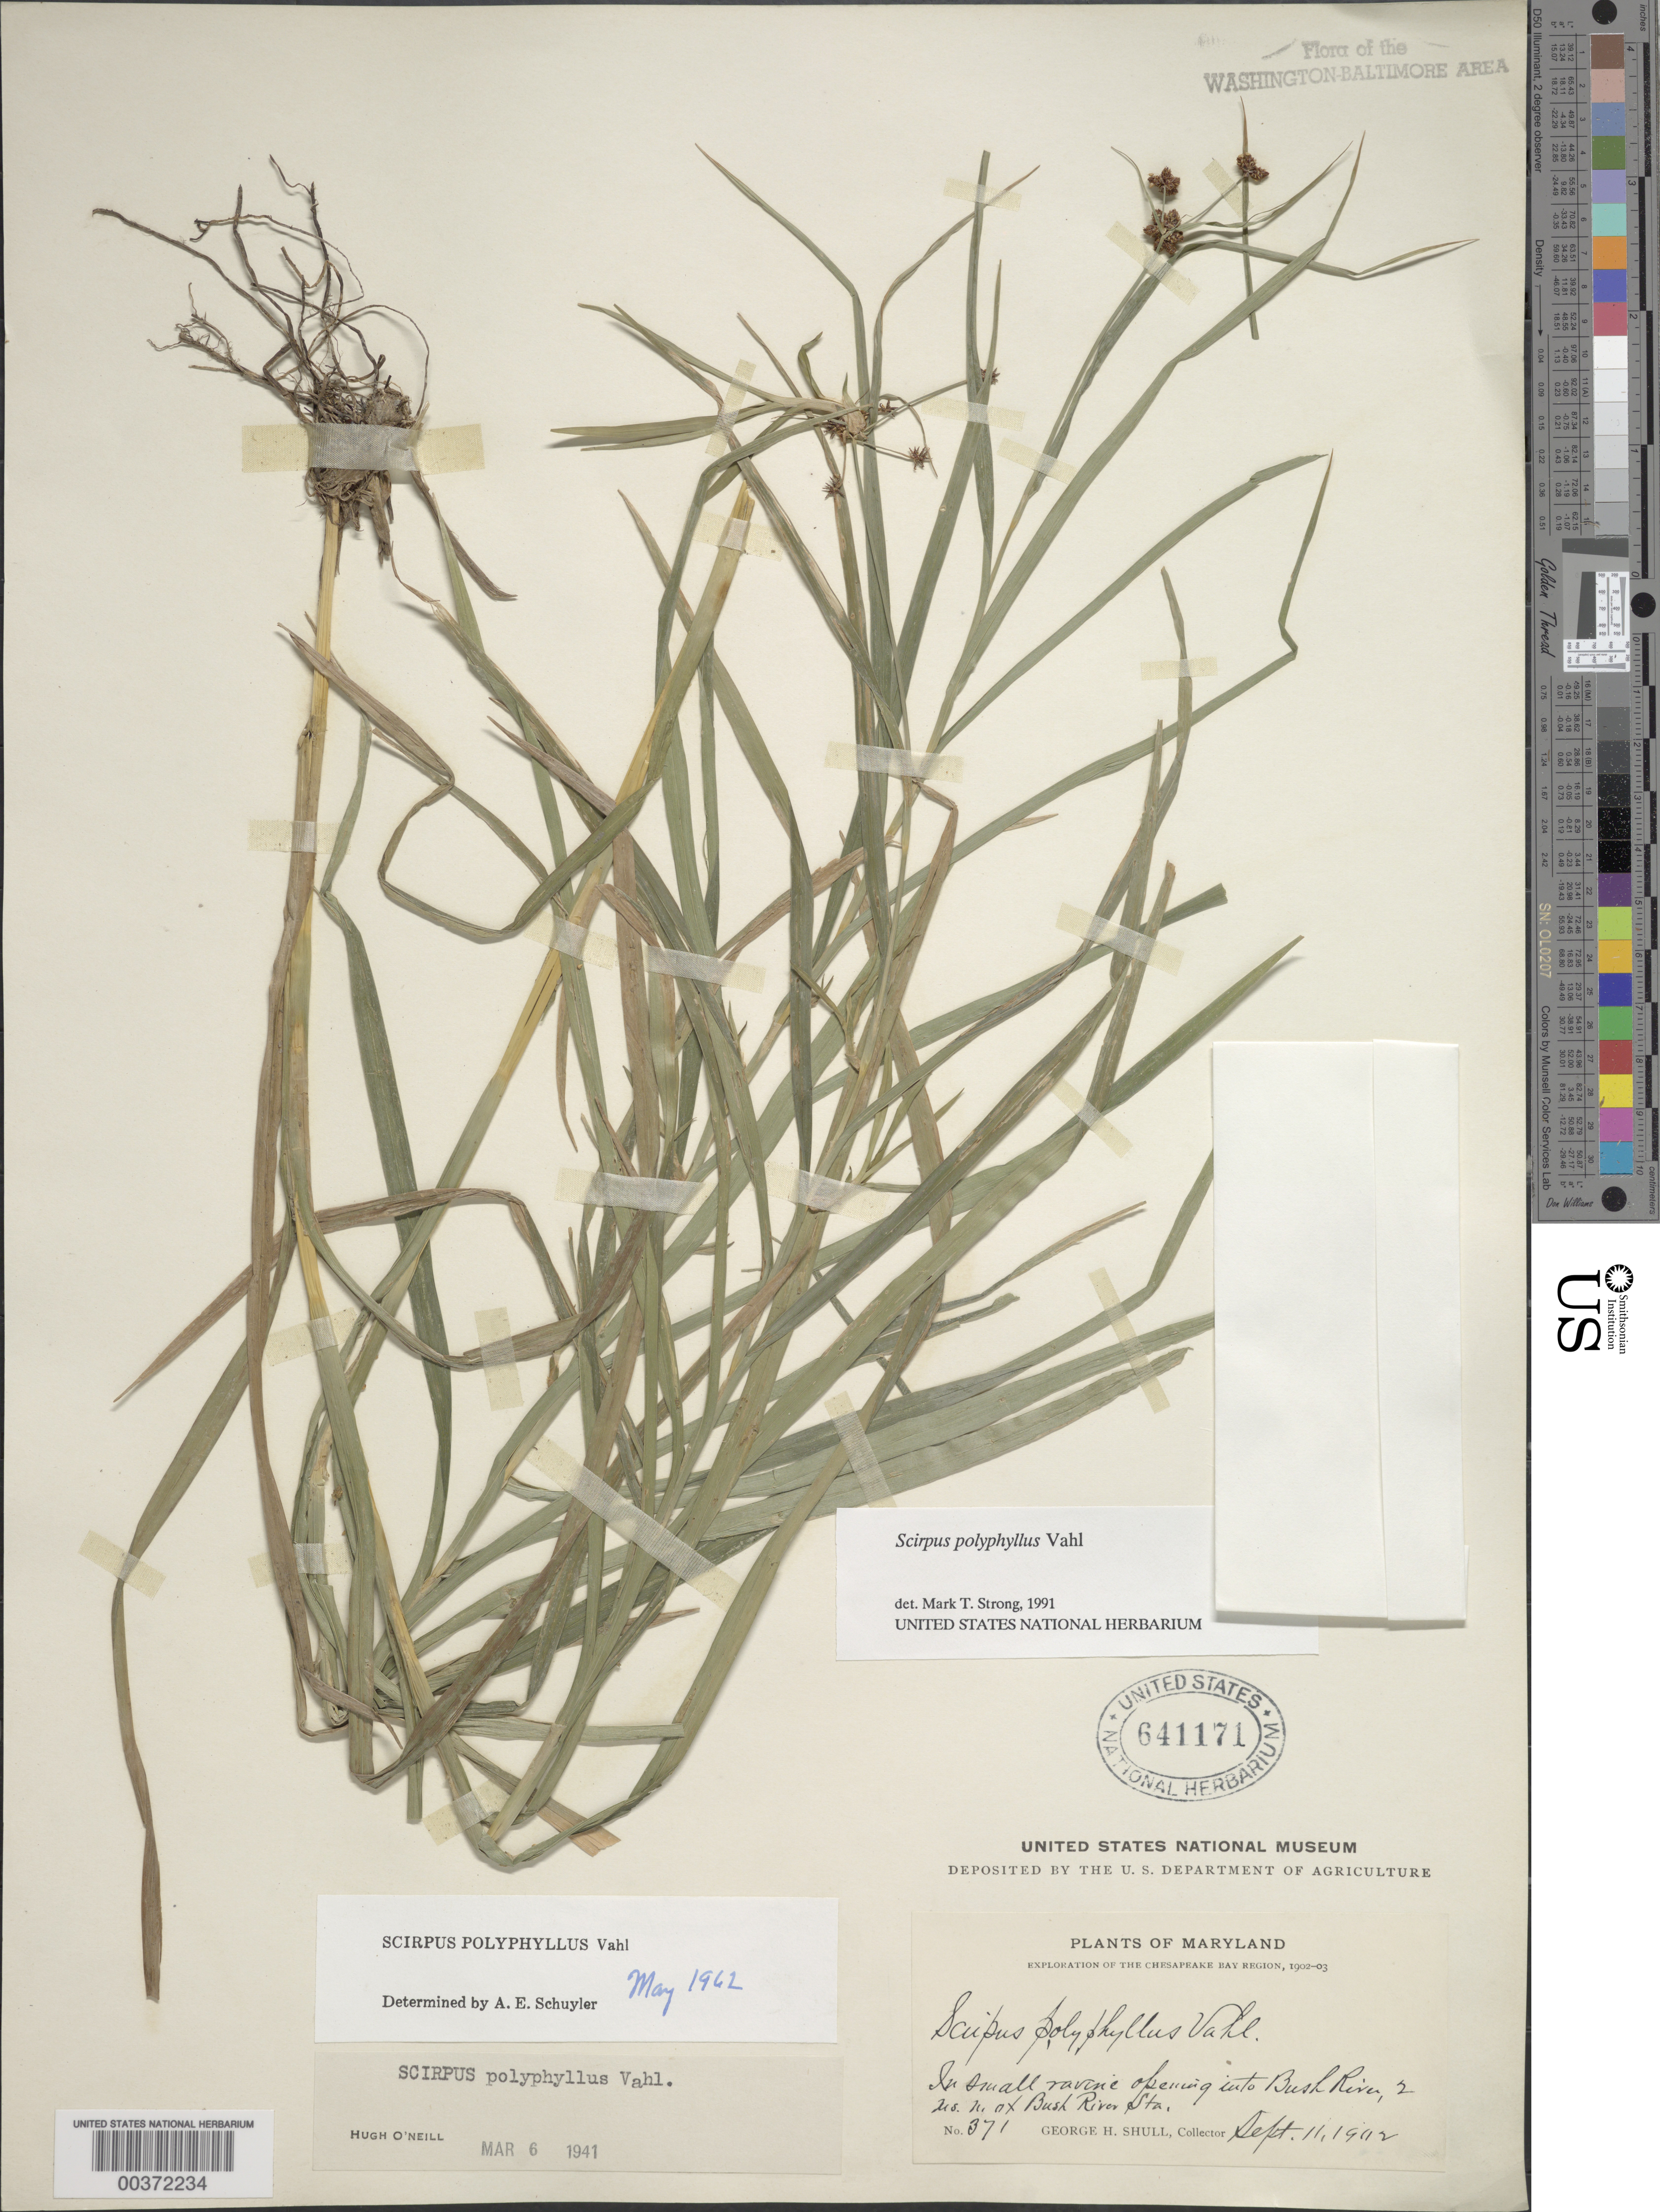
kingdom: Plantae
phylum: Tracheophyta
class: Liliopsida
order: Poales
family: Cyperaceae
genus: Scirpus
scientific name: Scirpus polyphyllus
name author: Vahl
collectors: G. H. Shull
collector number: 371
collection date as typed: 11 Sep 1902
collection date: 1902-09-11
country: United States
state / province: Maryland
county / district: Harford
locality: Bush River, N of Bush River vicinity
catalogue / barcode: US 641171